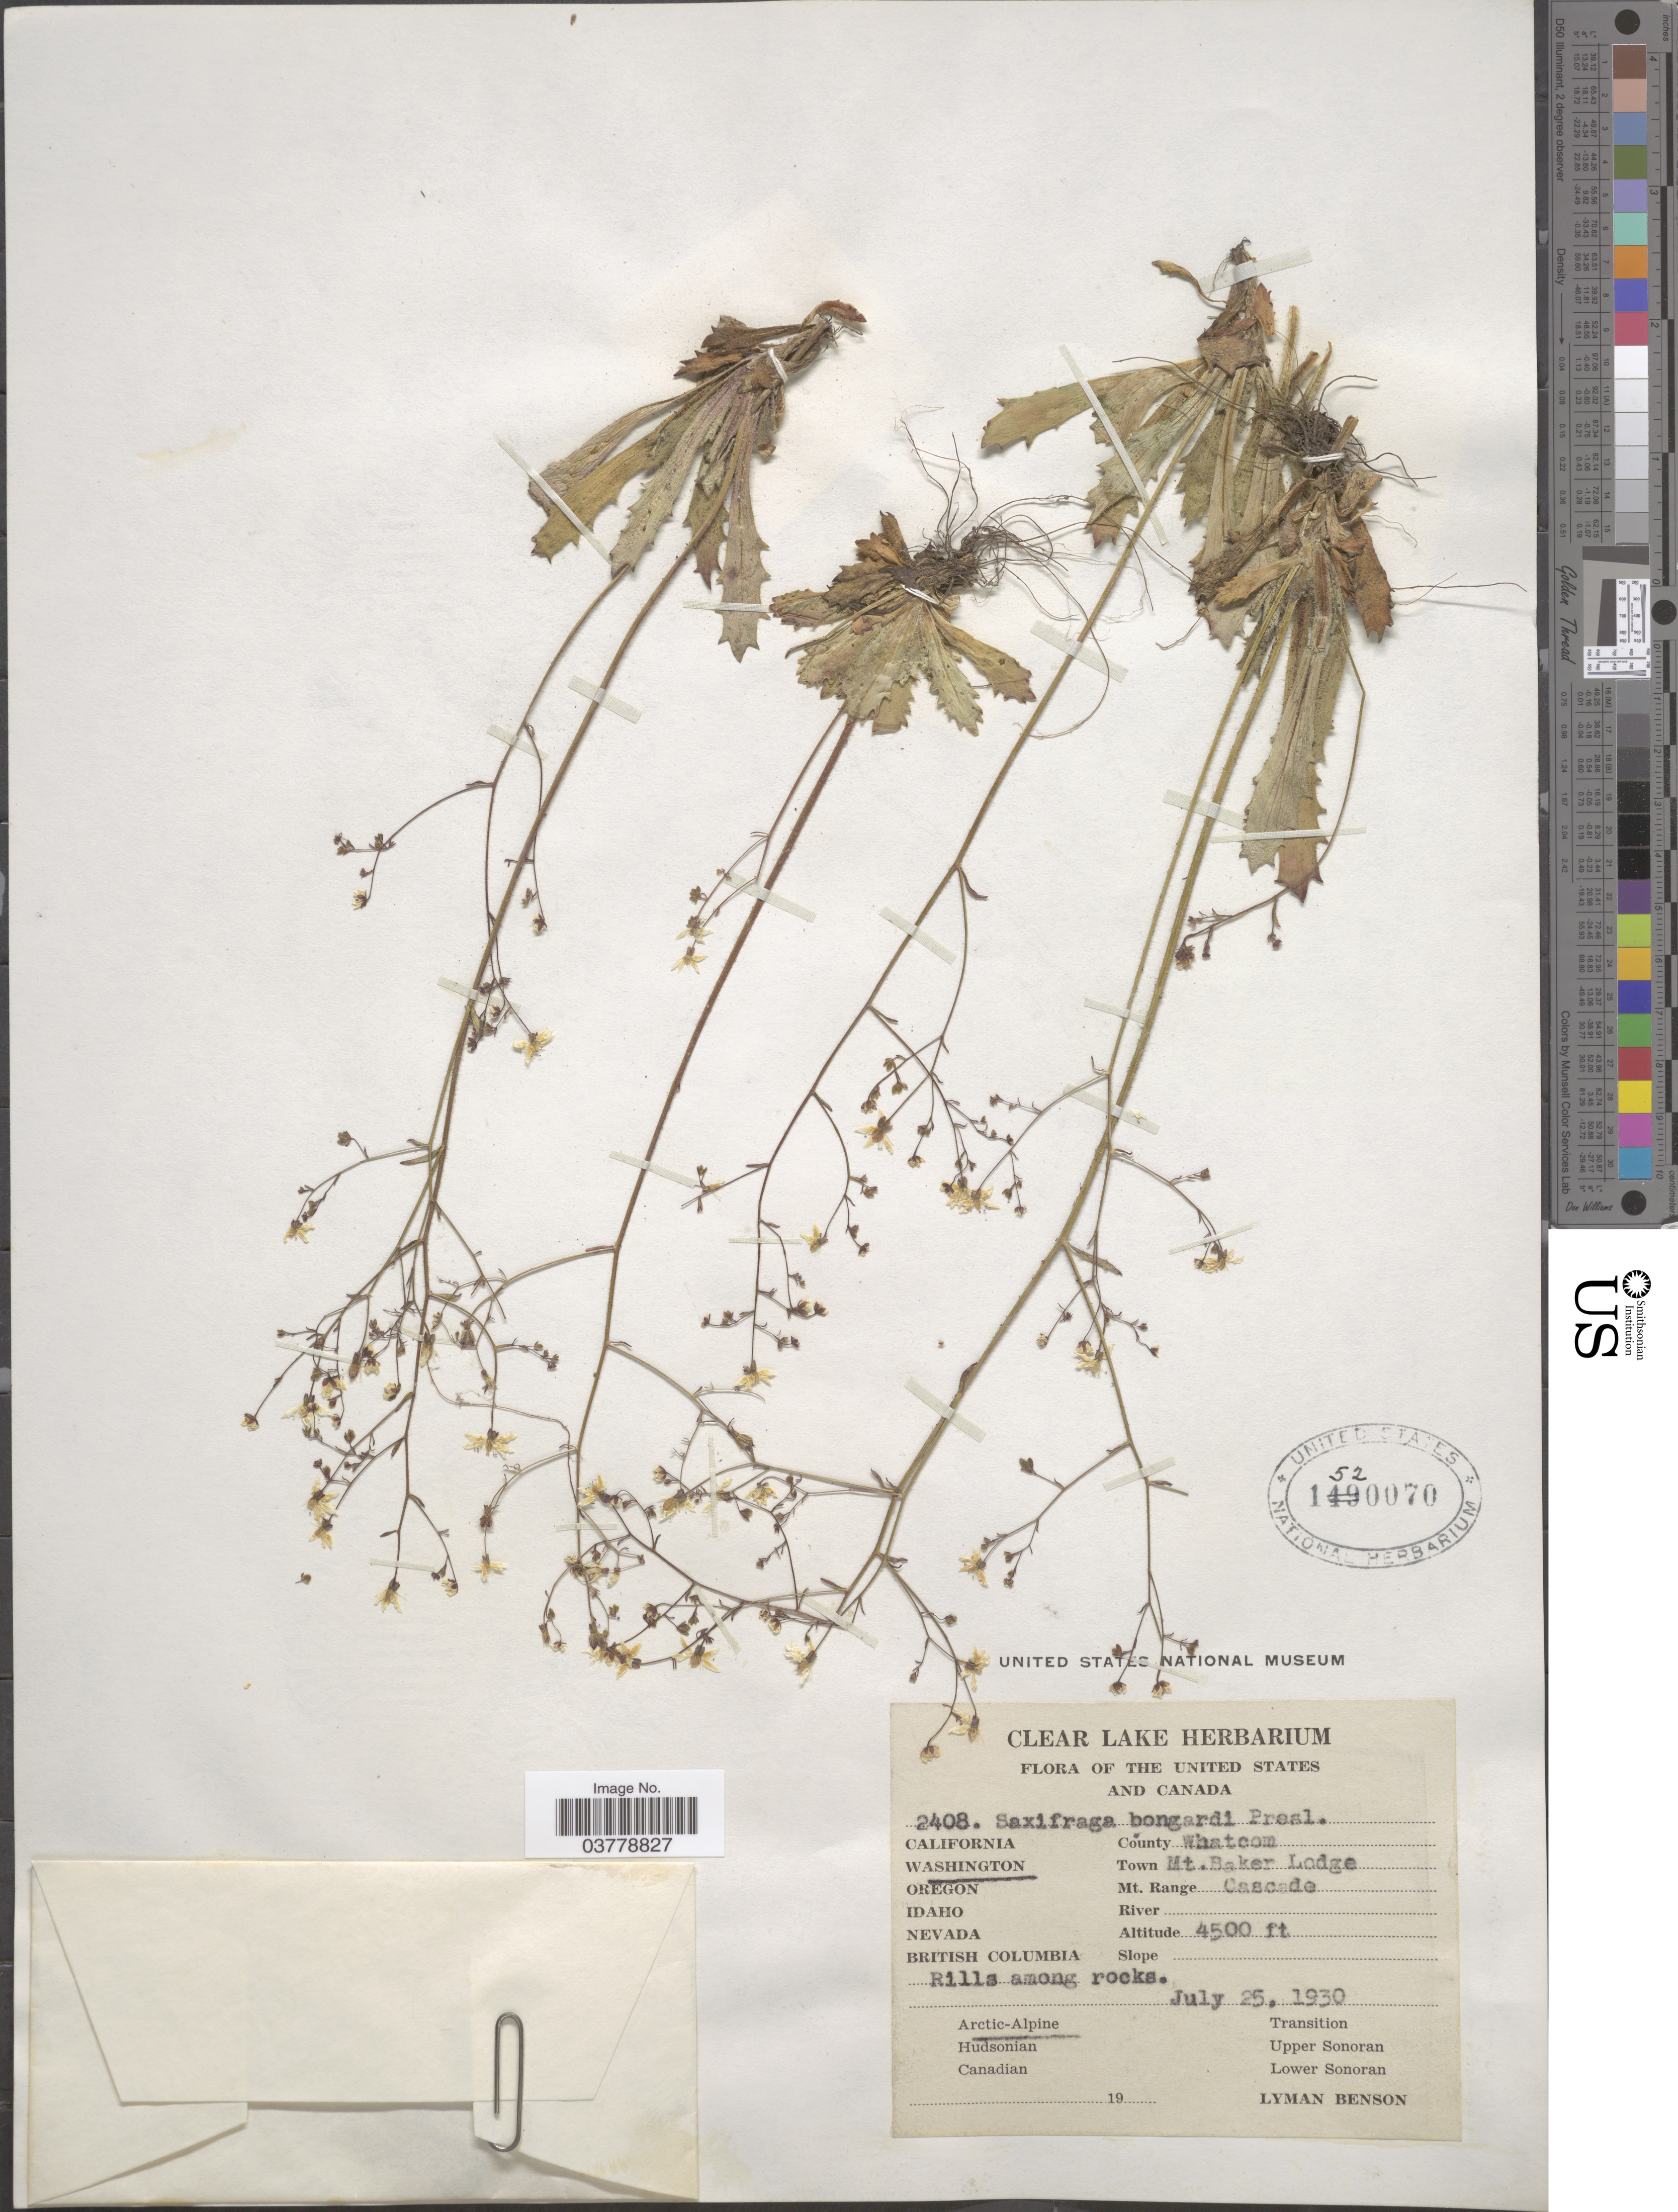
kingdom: Plantae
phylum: Tracheophyta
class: Magnoliopsida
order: Saxifragales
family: Saxifragaceae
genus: Micranthes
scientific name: Micranthes ferruginea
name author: (Graham) Brouillet & Gornall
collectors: L. D. Benson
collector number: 2408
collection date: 1930-07-25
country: United States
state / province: Washington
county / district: Whatcom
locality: County Whatcom. Town Mt. Baker Lodge. Mt. Range Cascade.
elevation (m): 1372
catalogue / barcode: US 1520070